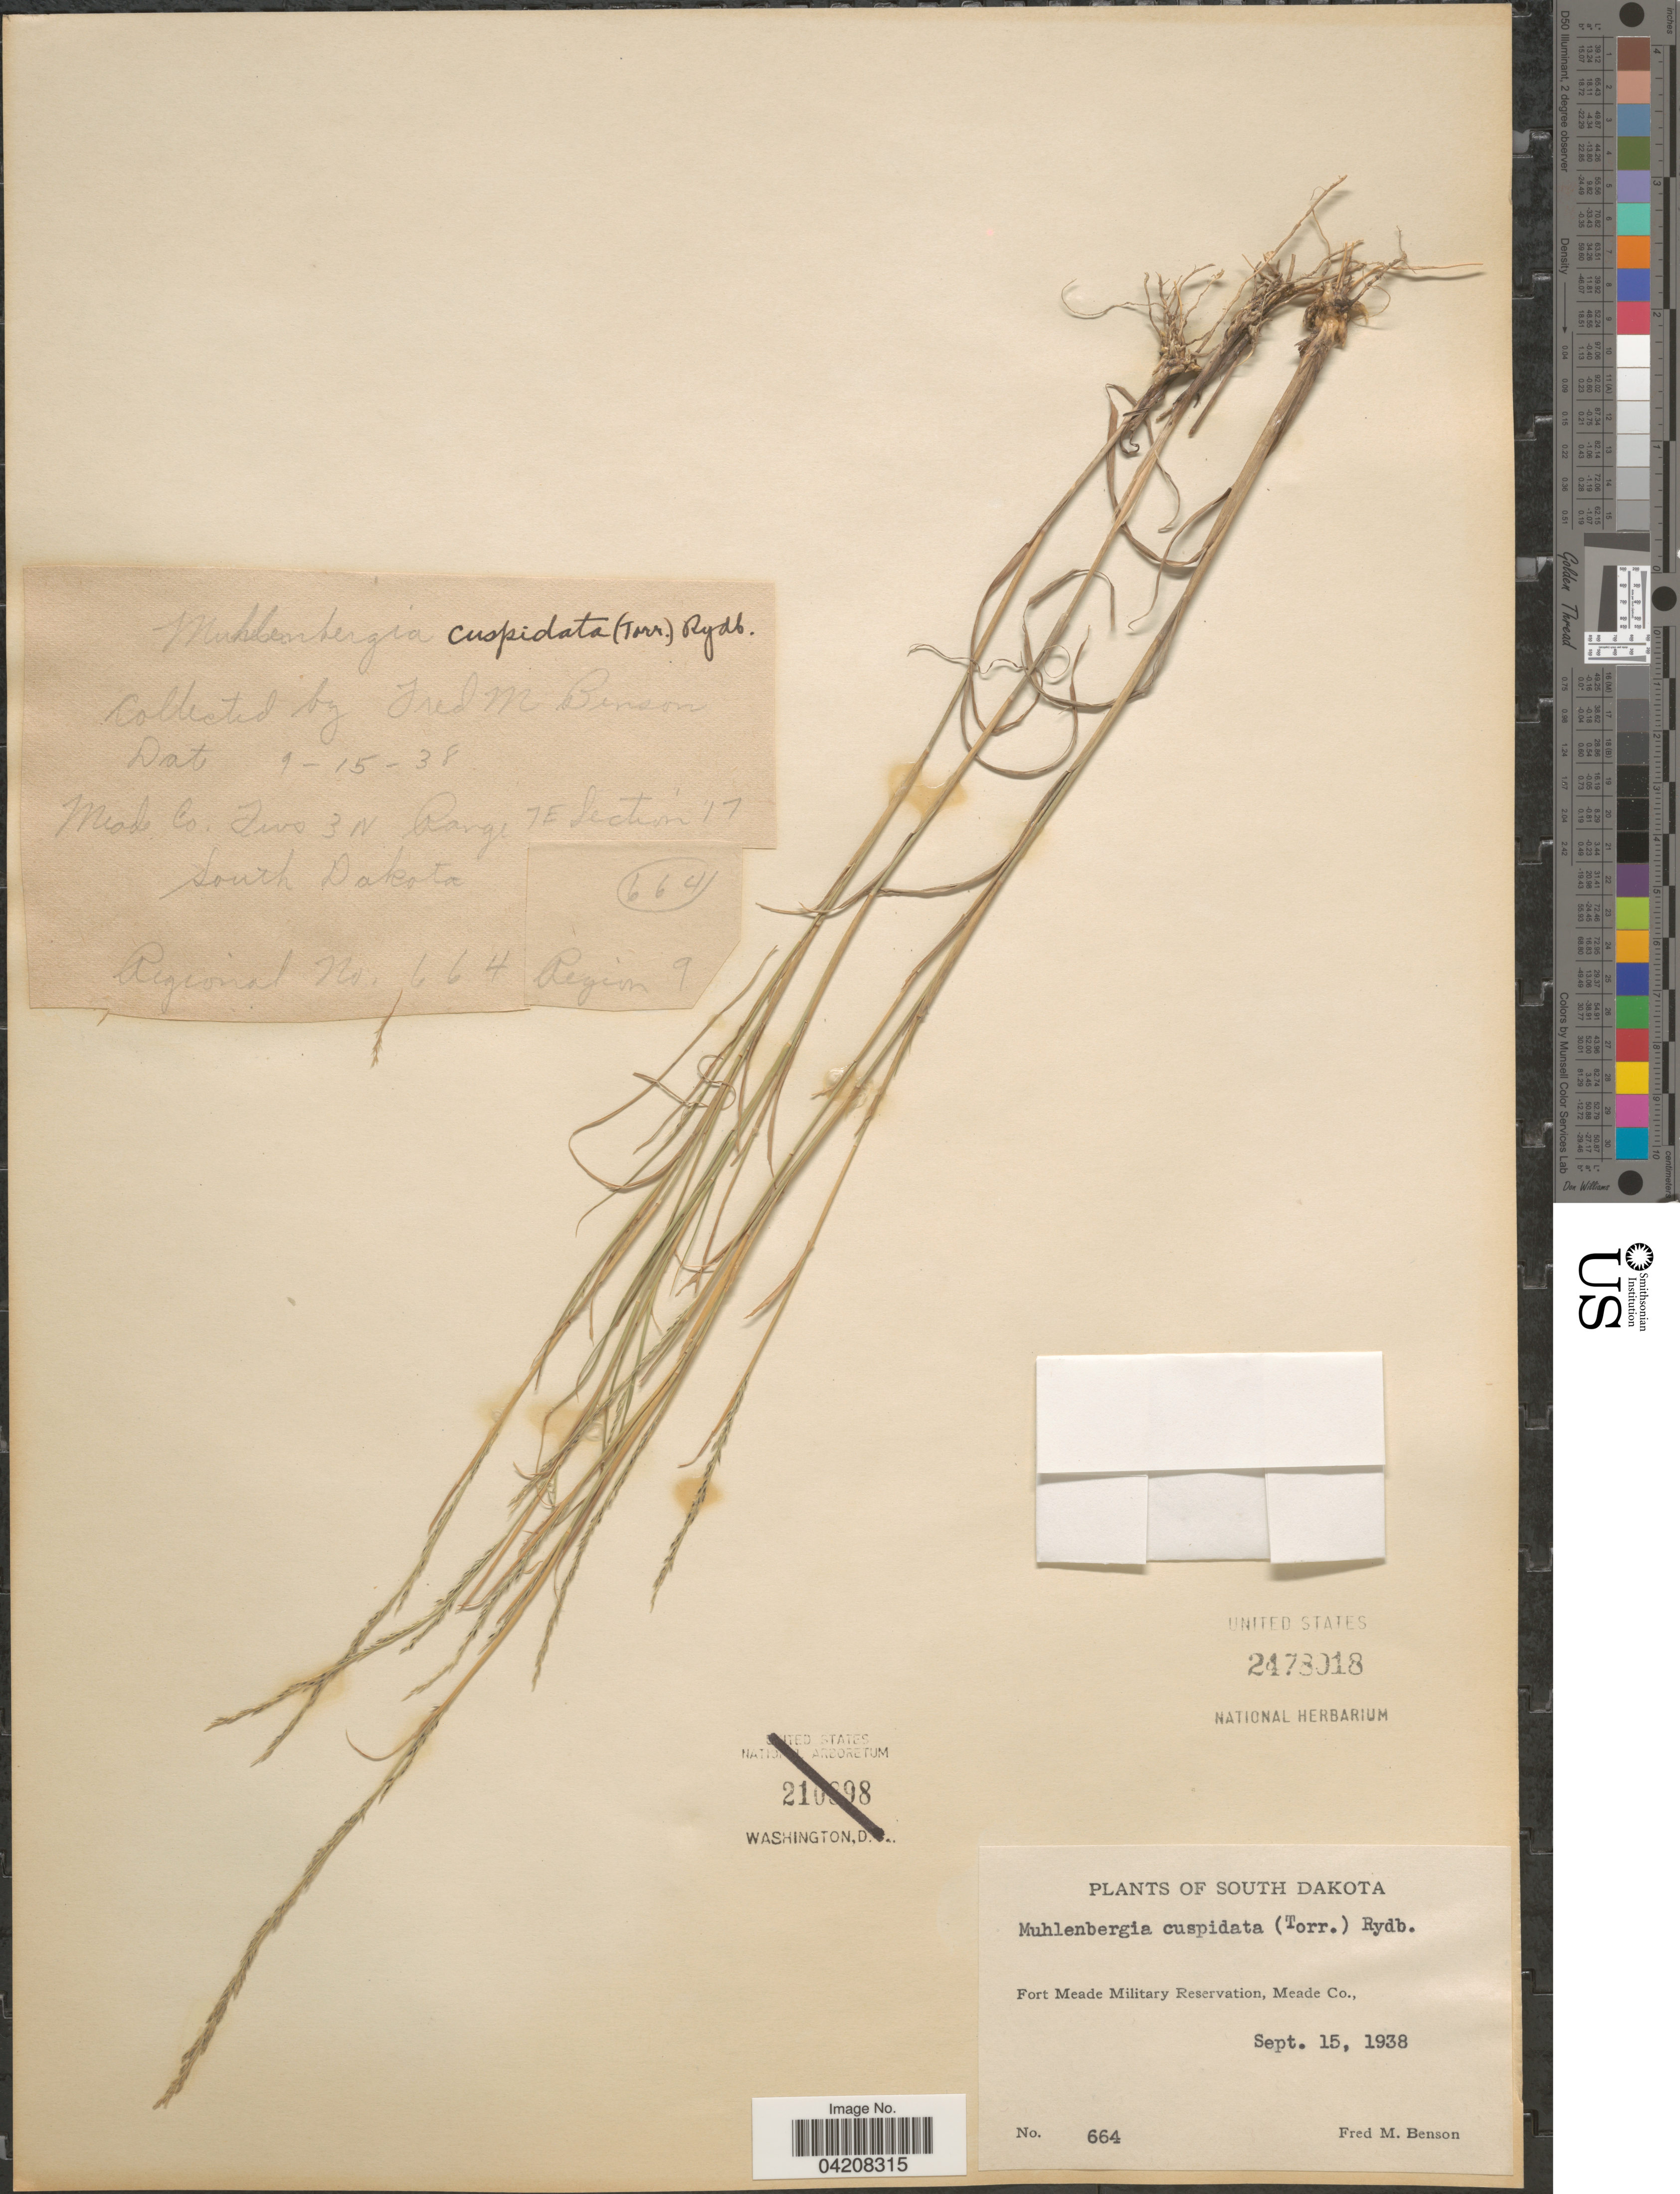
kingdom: Plantae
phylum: Tracheophyta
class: Liliopsida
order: Poales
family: Poaceae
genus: Muhlenbergia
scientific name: Muhlenbergia cuspidata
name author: (Torr. ex Hook.) Rydb.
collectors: F. Benson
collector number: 664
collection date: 1938-09-15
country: United States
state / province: South Dakota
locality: Fort Meade Military Reservation, Meade Co.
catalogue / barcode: US 2478018